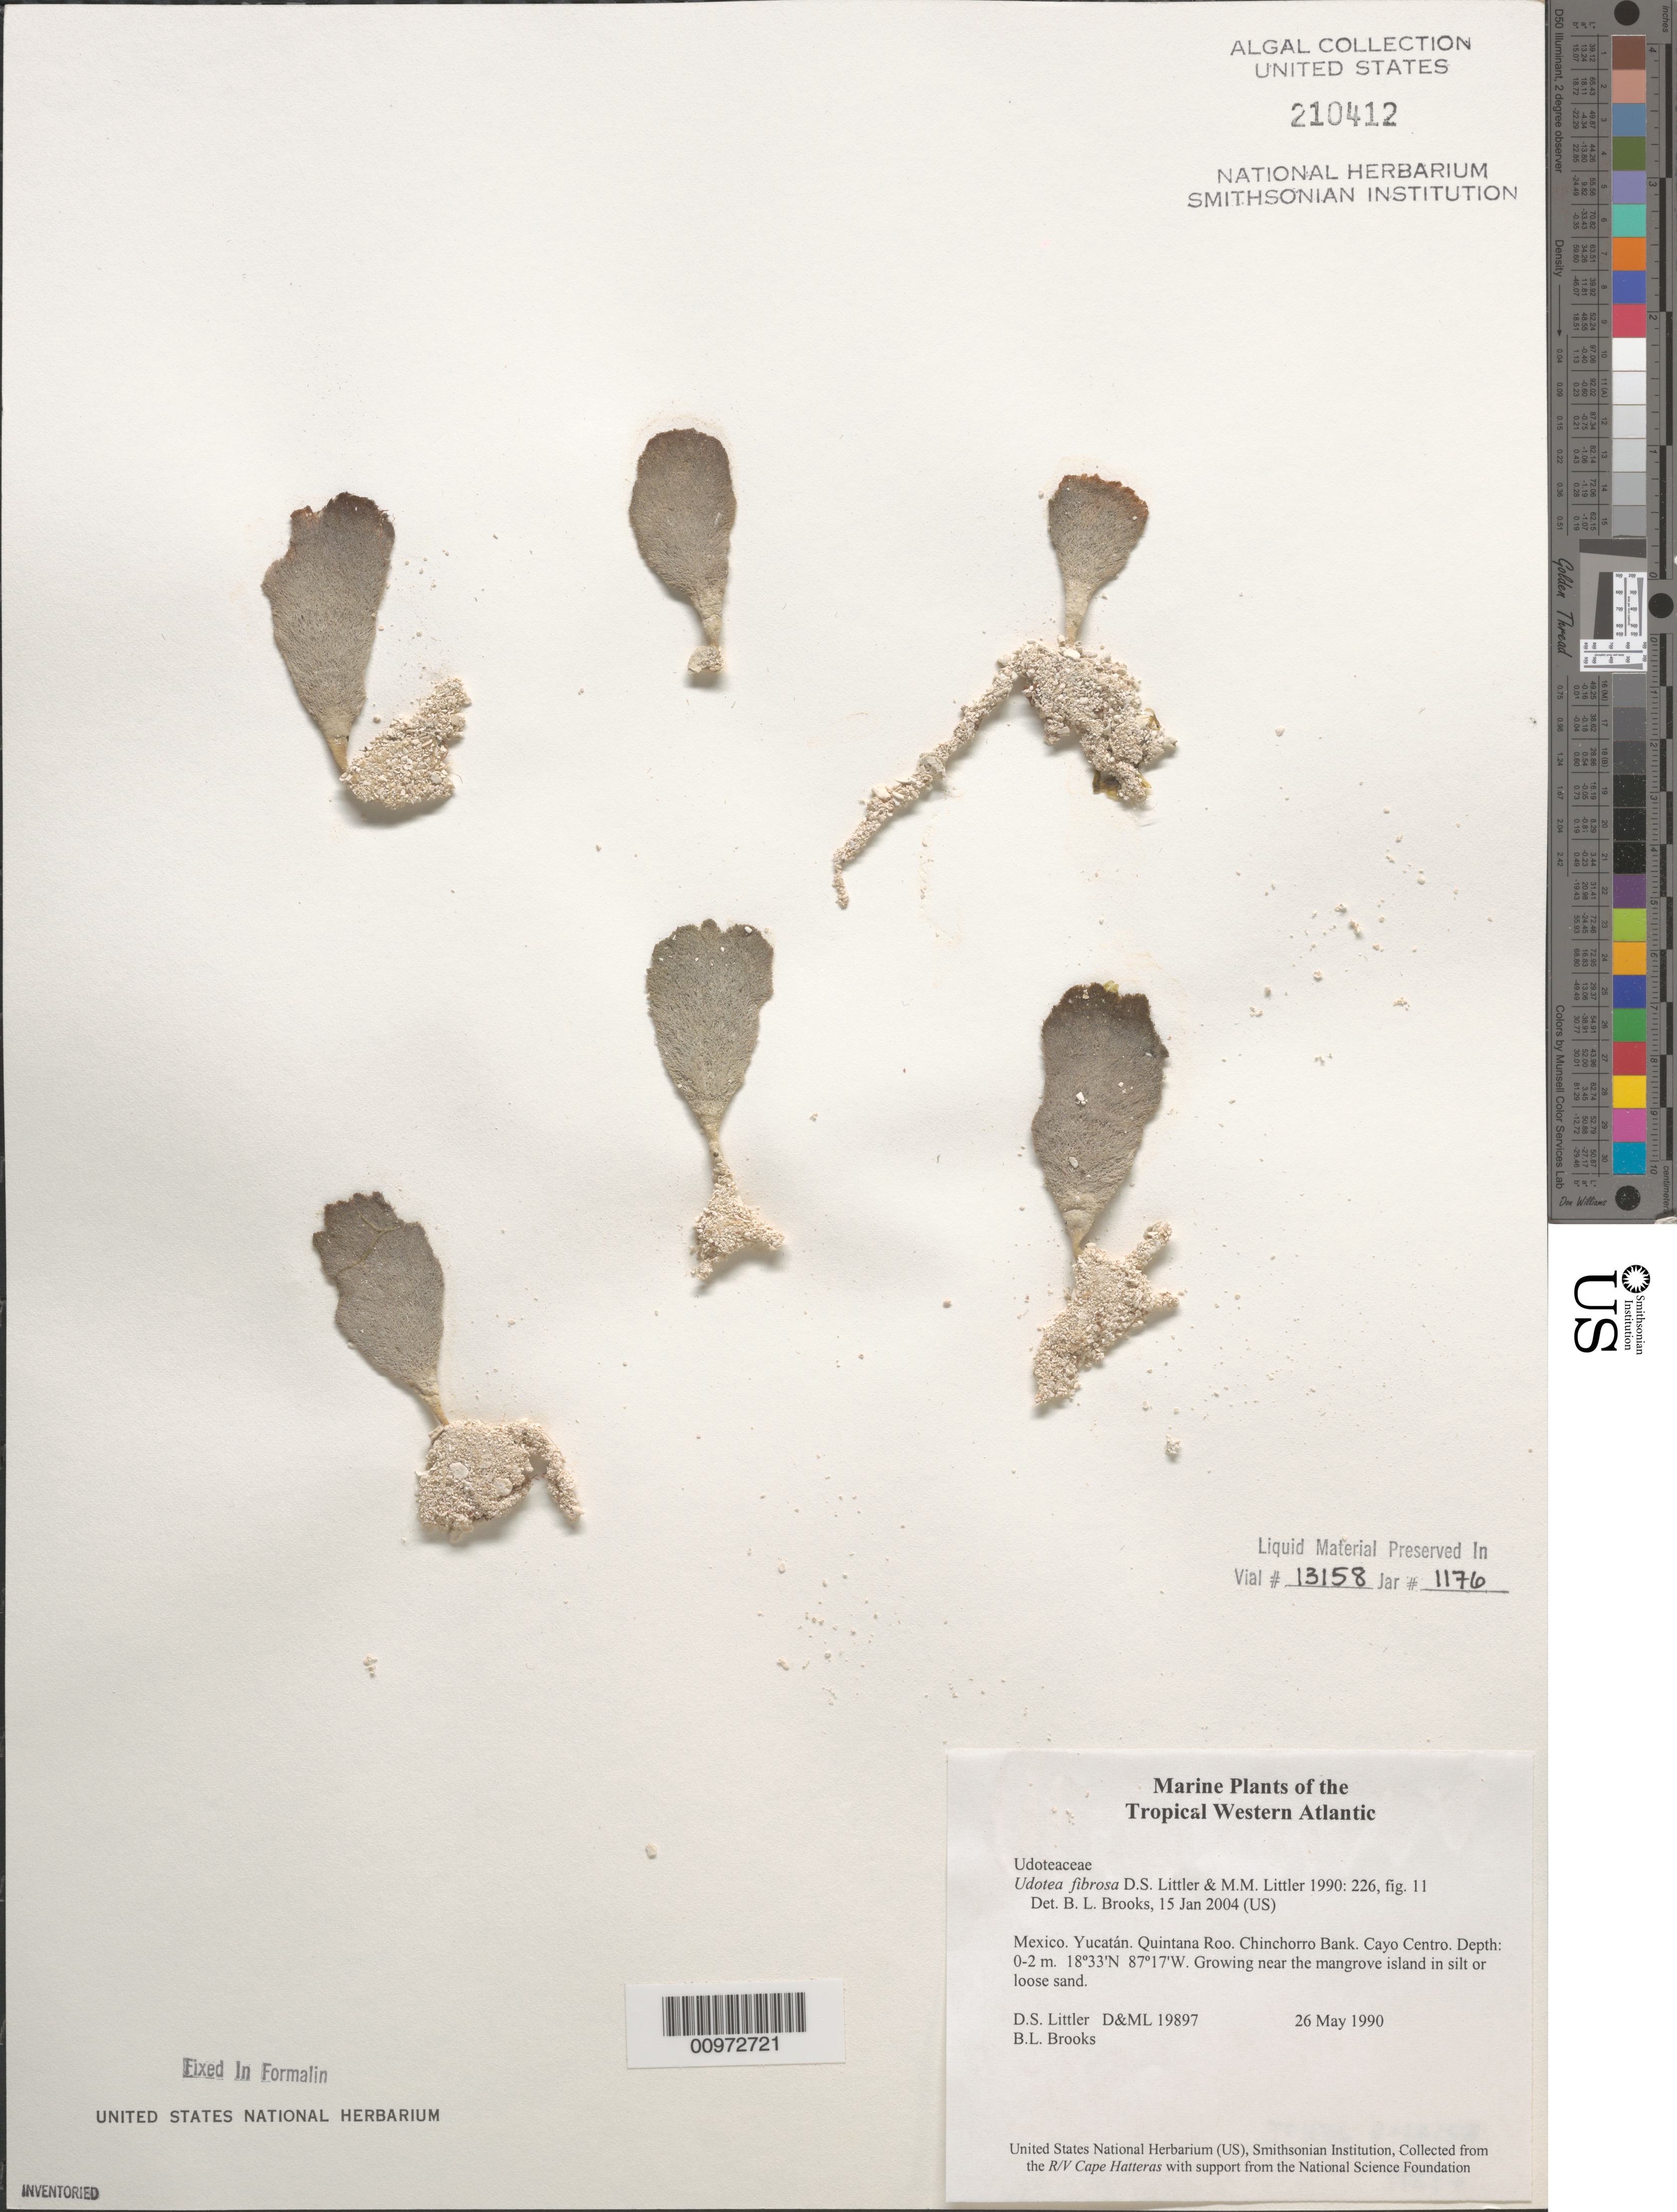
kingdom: Plantae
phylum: Chlorophyta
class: Ulvophyceae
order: Bryopsidales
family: Udoteaceae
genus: Udotea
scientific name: Udotea fibrosa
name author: D.S. Littler & Littler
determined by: Brooks, B. L., (BOT), Smithsonian Institution - National Museum of Natural History (UNITED STATES)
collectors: D. S. Littler & B. Brooks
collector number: D&ML 19897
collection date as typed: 26 May 1990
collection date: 1990-05-26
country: Mexico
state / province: Quintana Roo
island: Cayo Centro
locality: Chinchorro Bank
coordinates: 18 33' N, 87 17' W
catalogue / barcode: US 210412